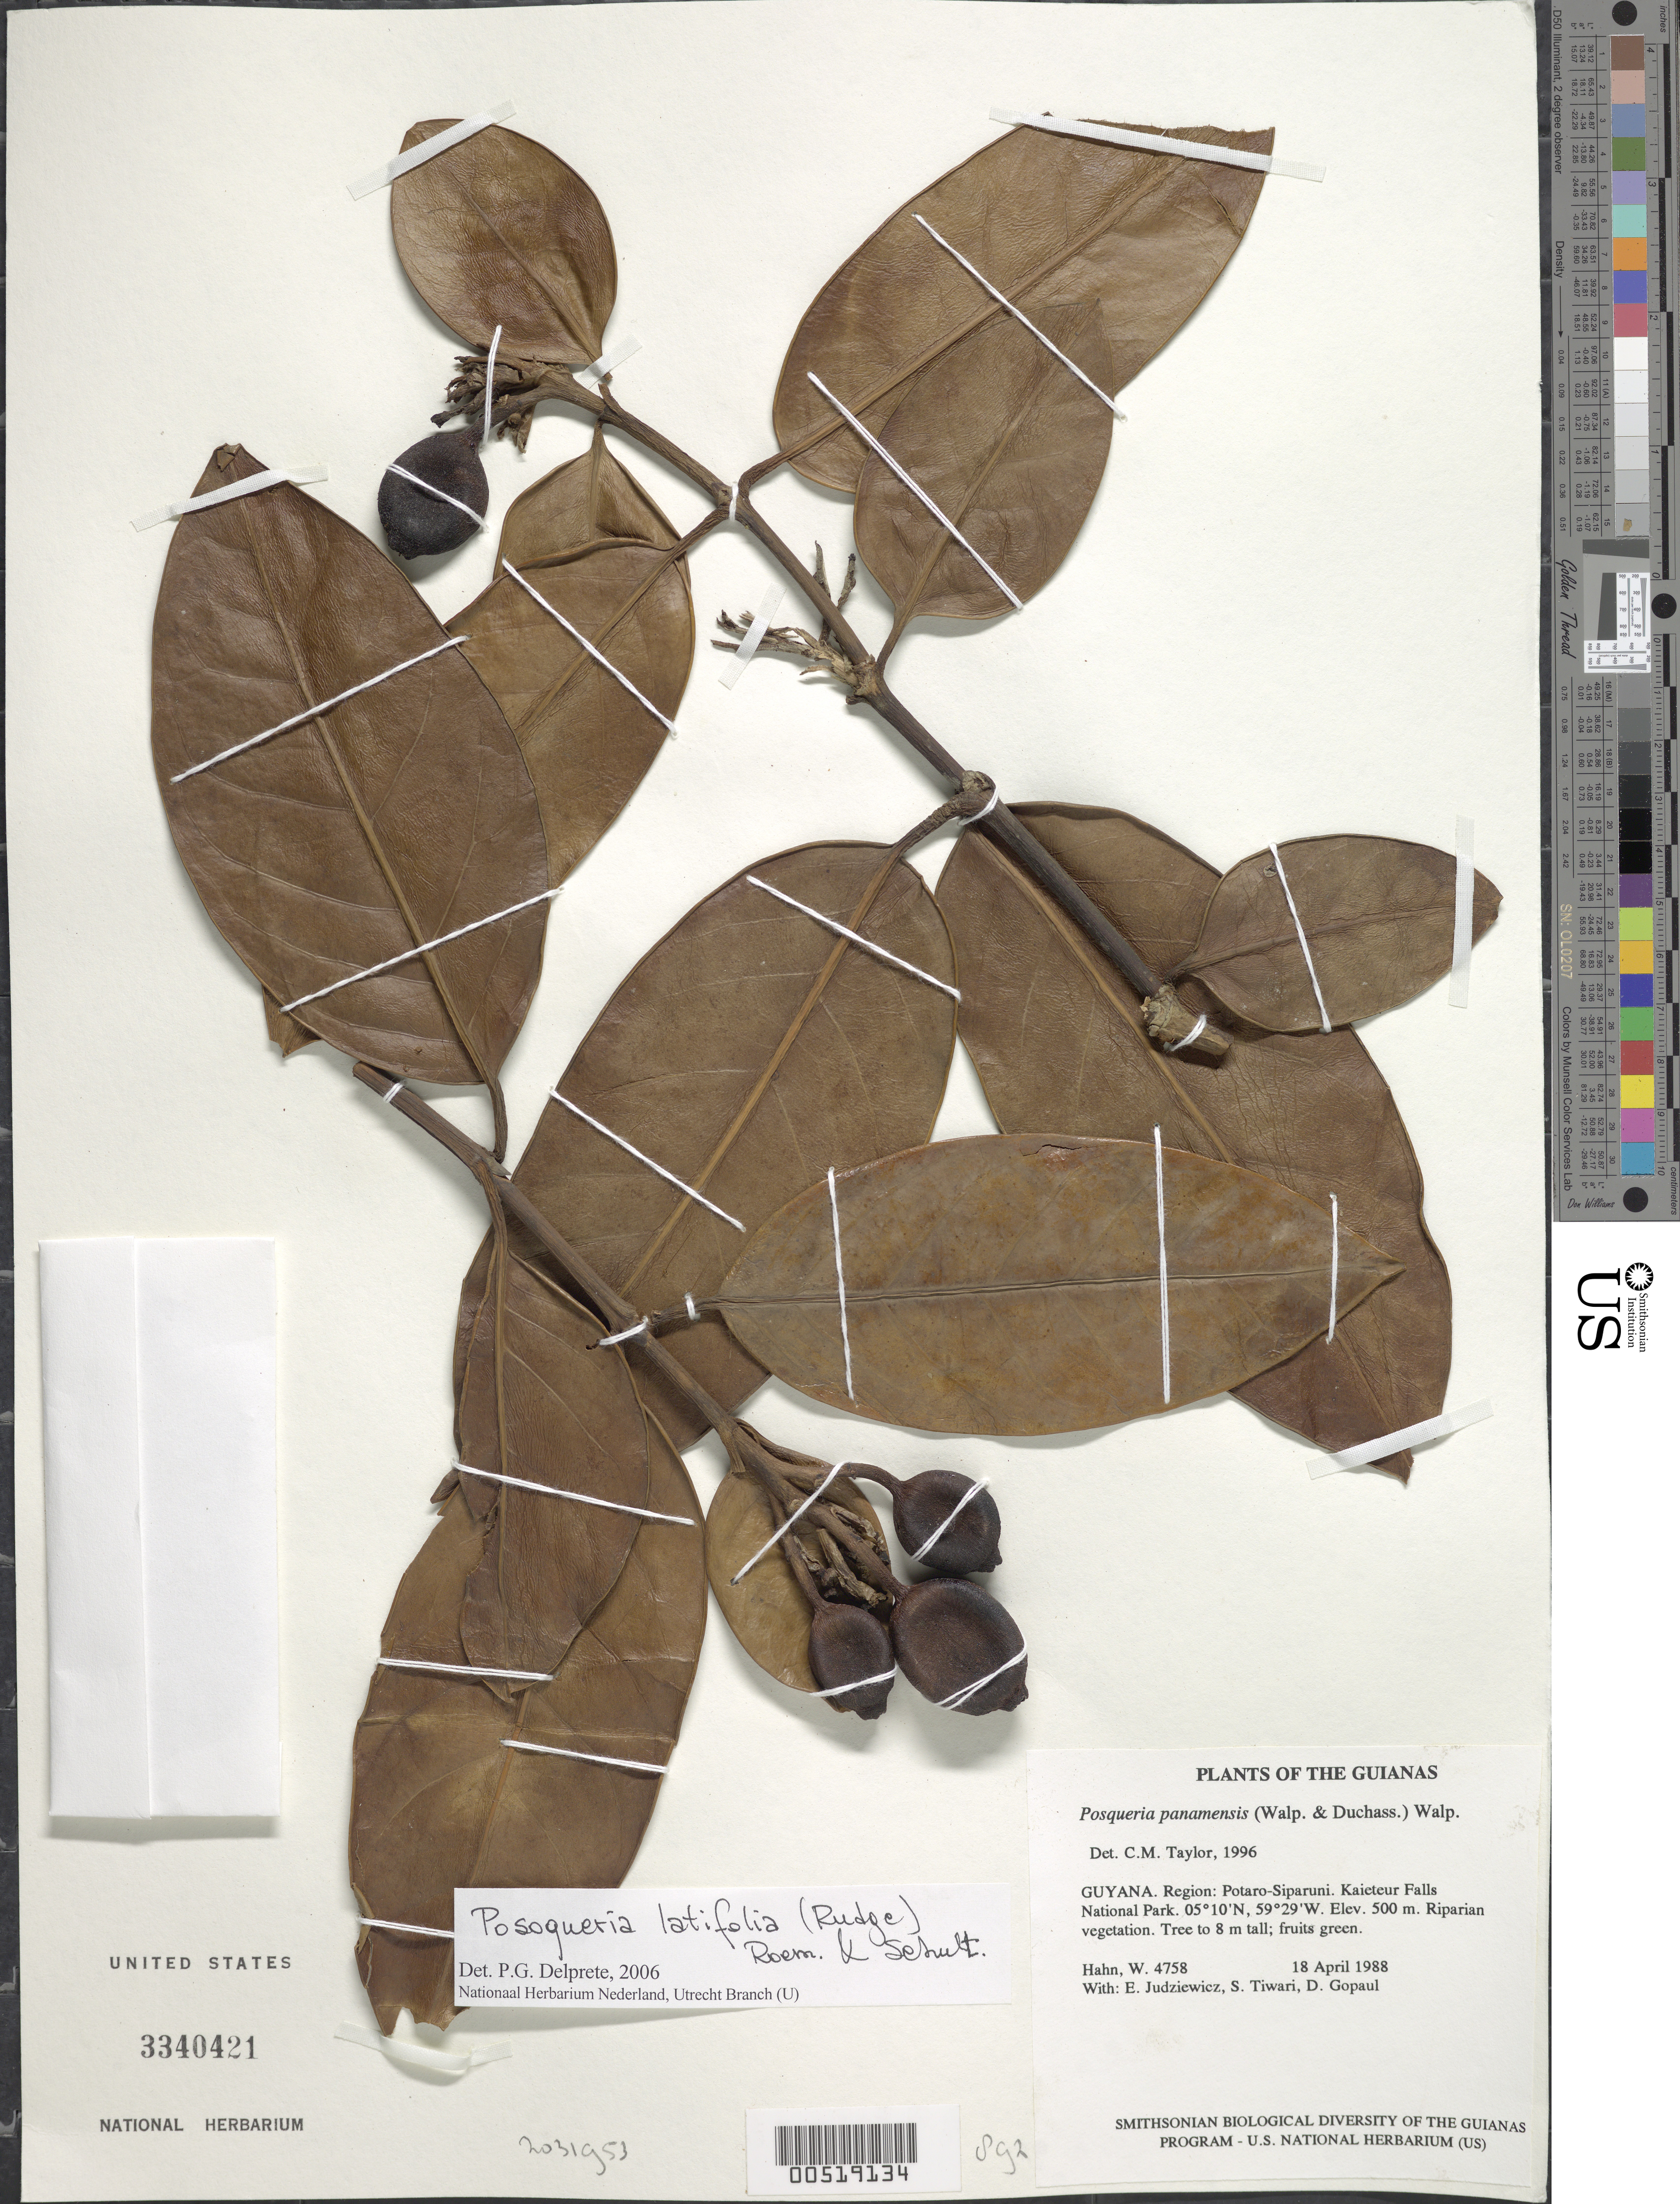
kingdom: Plantae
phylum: Tracheophyta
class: Magnoliopsida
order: Gentianales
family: Rubiaceae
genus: Posoqueria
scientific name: Posoqueria latifolia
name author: (Rudge) Roem. & Schult.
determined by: Delprete, P. G., Herb. de Guyane Cay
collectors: W. Hahn, E. J. Judziewicz, S. Tiwari & D. Gopaul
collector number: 4758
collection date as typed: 18 April 1988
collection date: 1988-04-18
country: Guyana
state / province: Potaro-Siparuni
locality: Kaieteur Falls National Park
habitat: Riparian vegetation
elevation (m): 500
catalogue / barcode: US 3340424